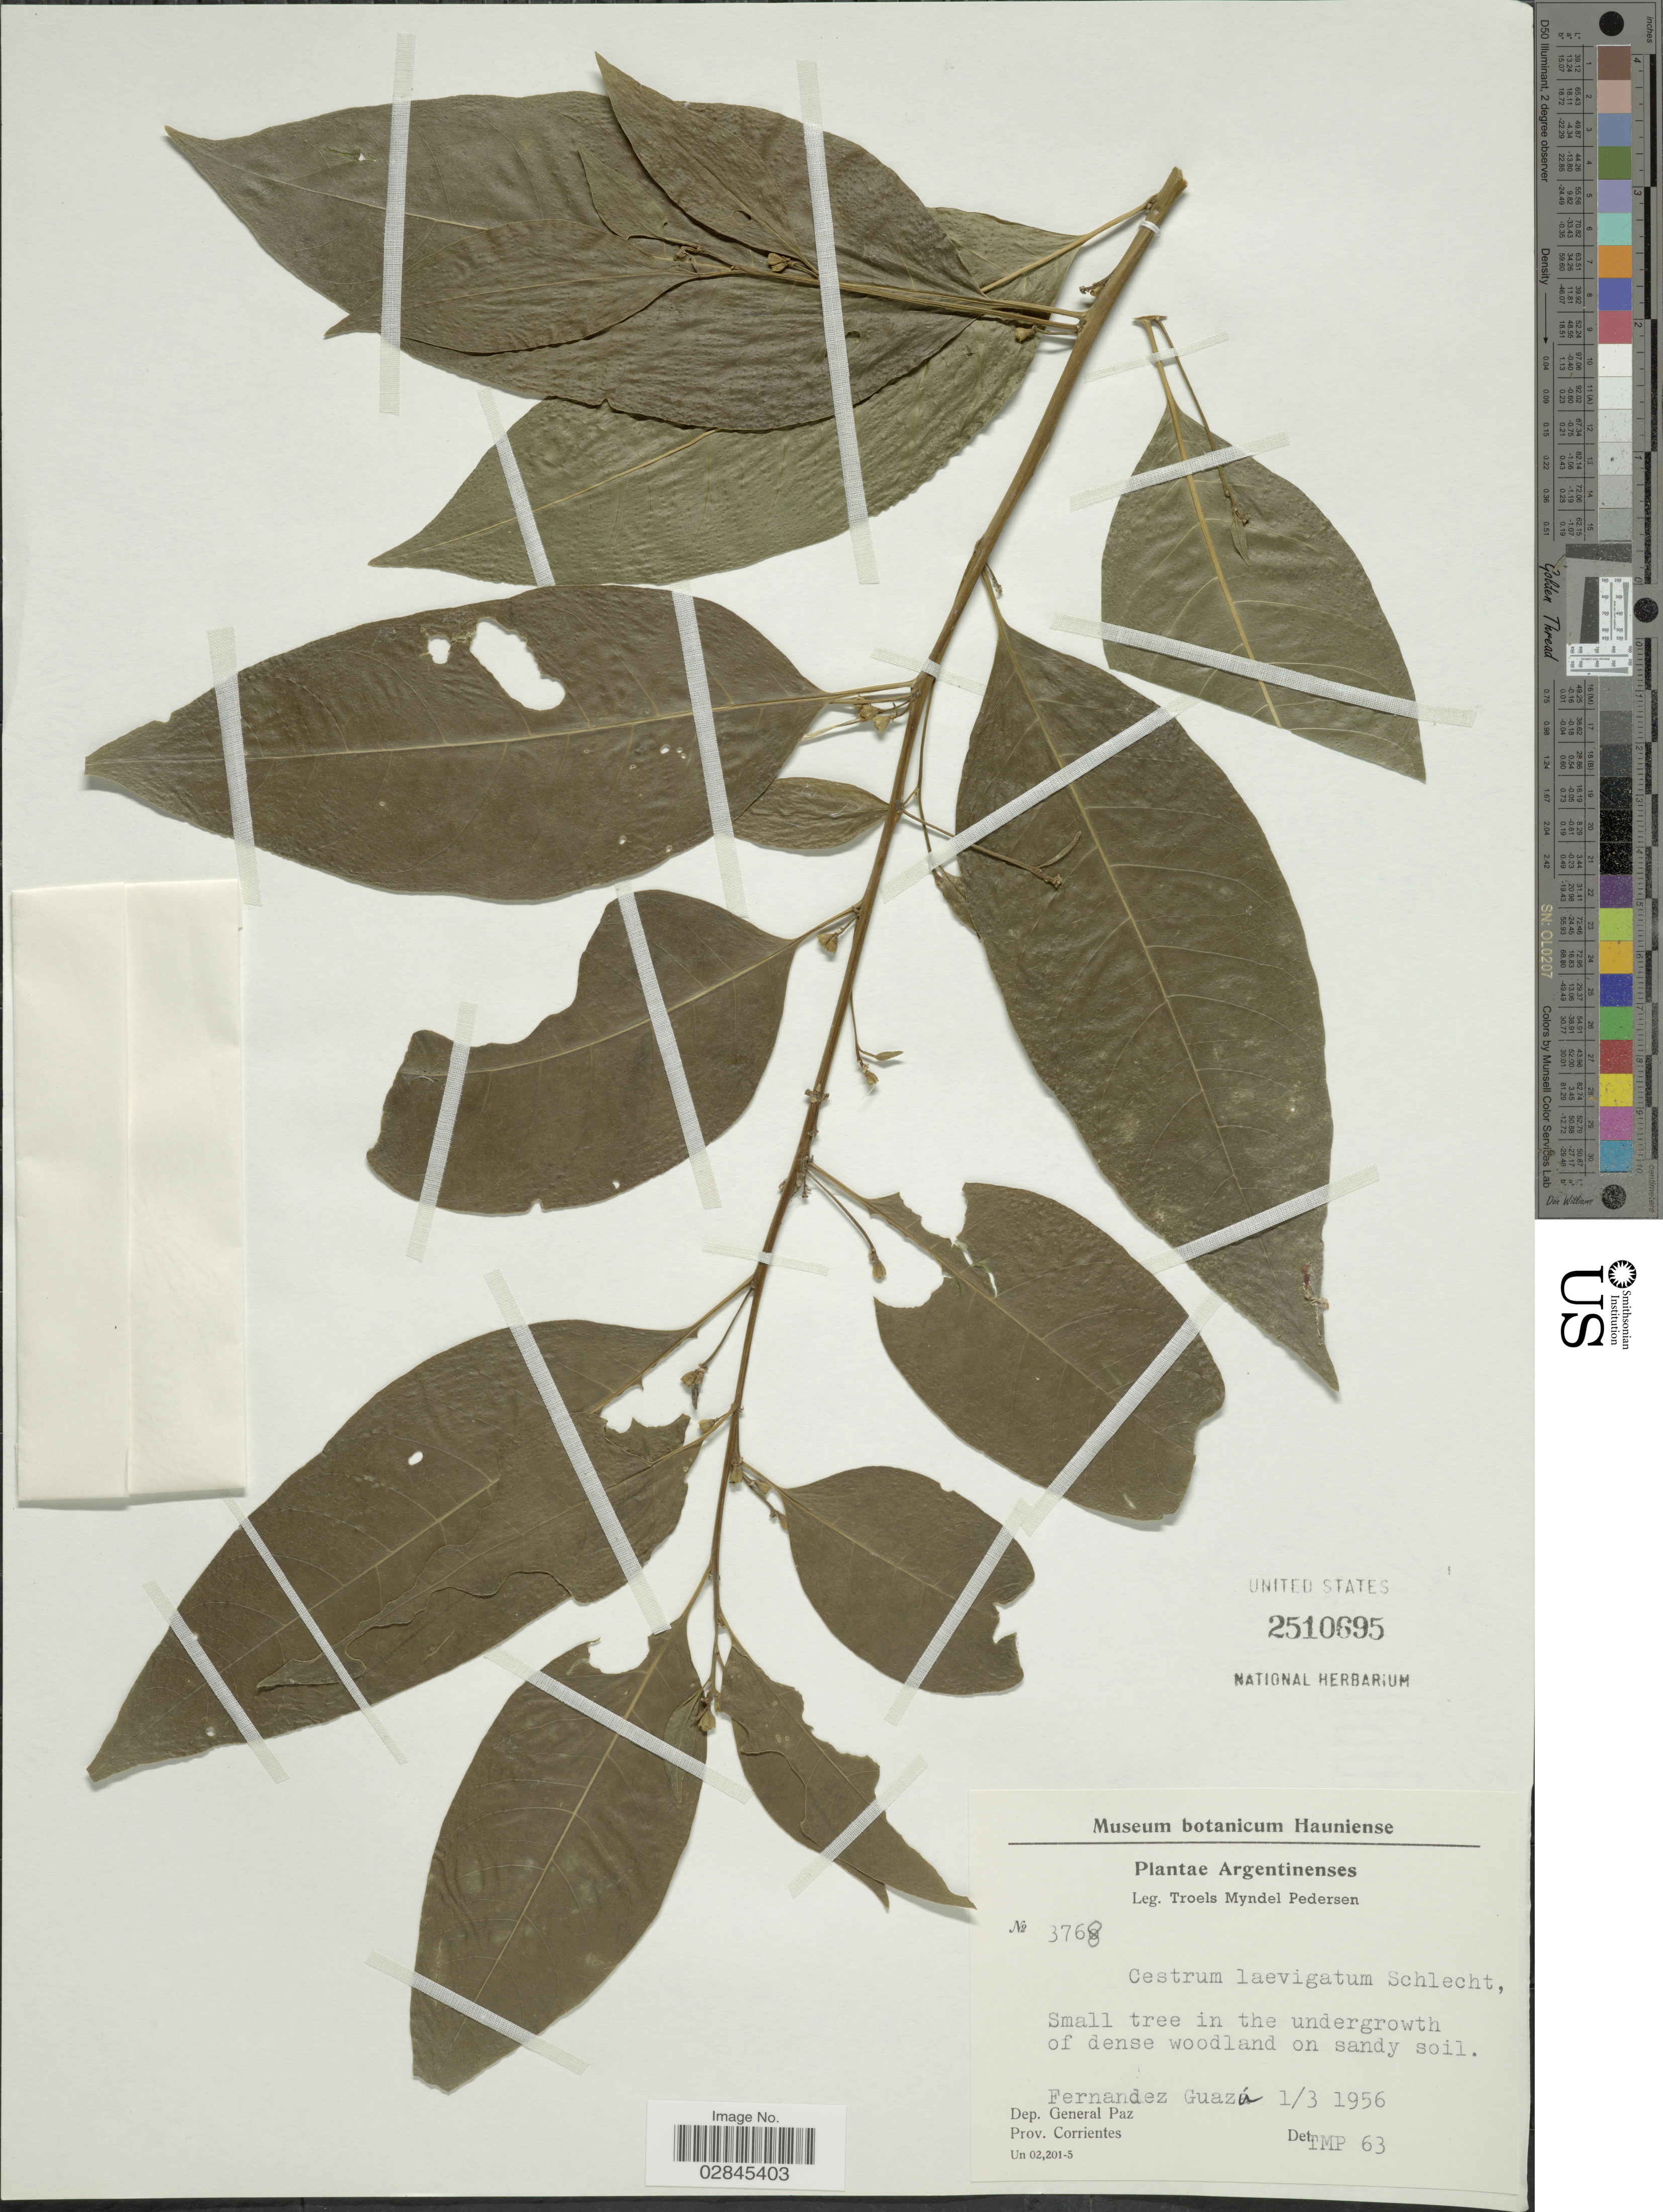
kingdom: Plantae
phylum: Tracheophyta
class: Magnoliopsida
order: Solanales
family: Solanaceae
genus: Cestrum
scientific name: Cestrum laevigatum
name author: Schltdl.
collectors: T. Pederson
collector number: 3768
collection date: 1956-03-01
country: Argentina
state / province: Corrientes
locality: Fernandez Guazá. Dep. General Paz.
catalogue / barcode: US 2510695